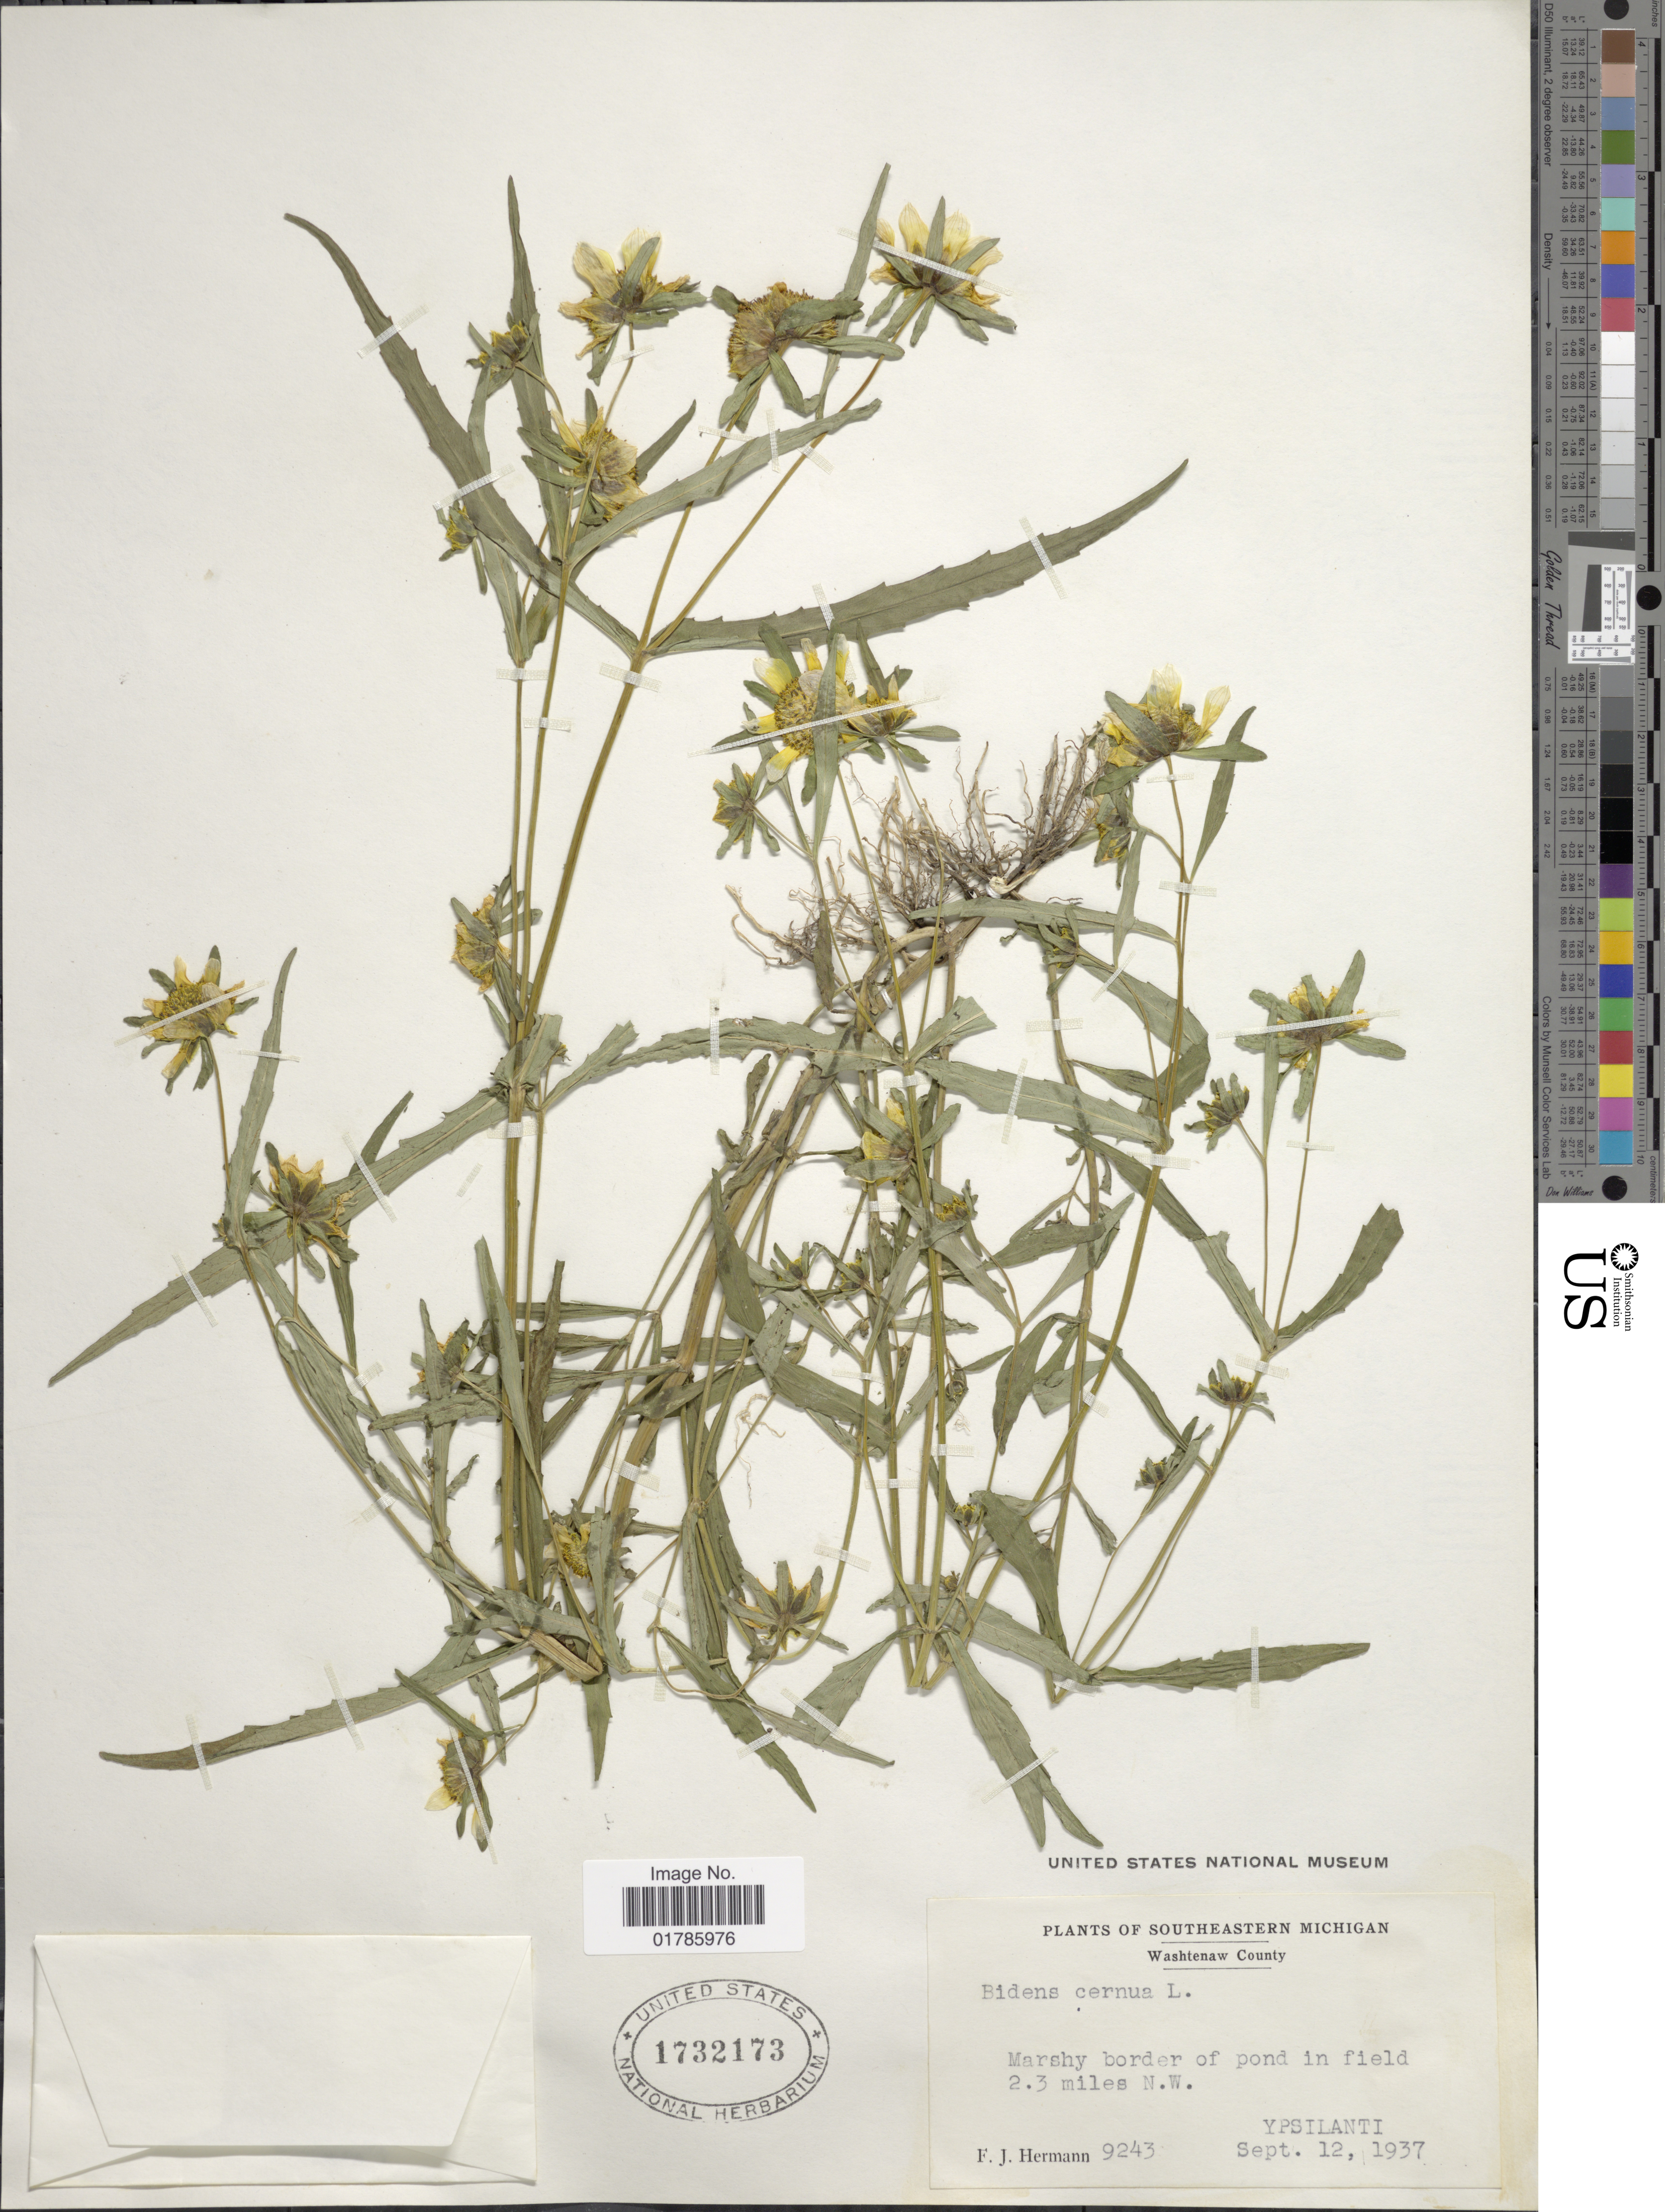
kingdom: Plantae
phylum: Tracheophyta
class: Magnoliopsida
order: Asterales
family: Asteraceae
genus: Bidens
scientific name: Bidens cernua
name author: L.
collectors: F. J. Hermann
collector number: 9243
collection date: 1937-09-12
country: United States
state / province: Michigan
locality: Southeastern Michigan, Washtenaw County, 2.3 miles N. W., Ypsilanti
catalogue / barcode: US 1732173